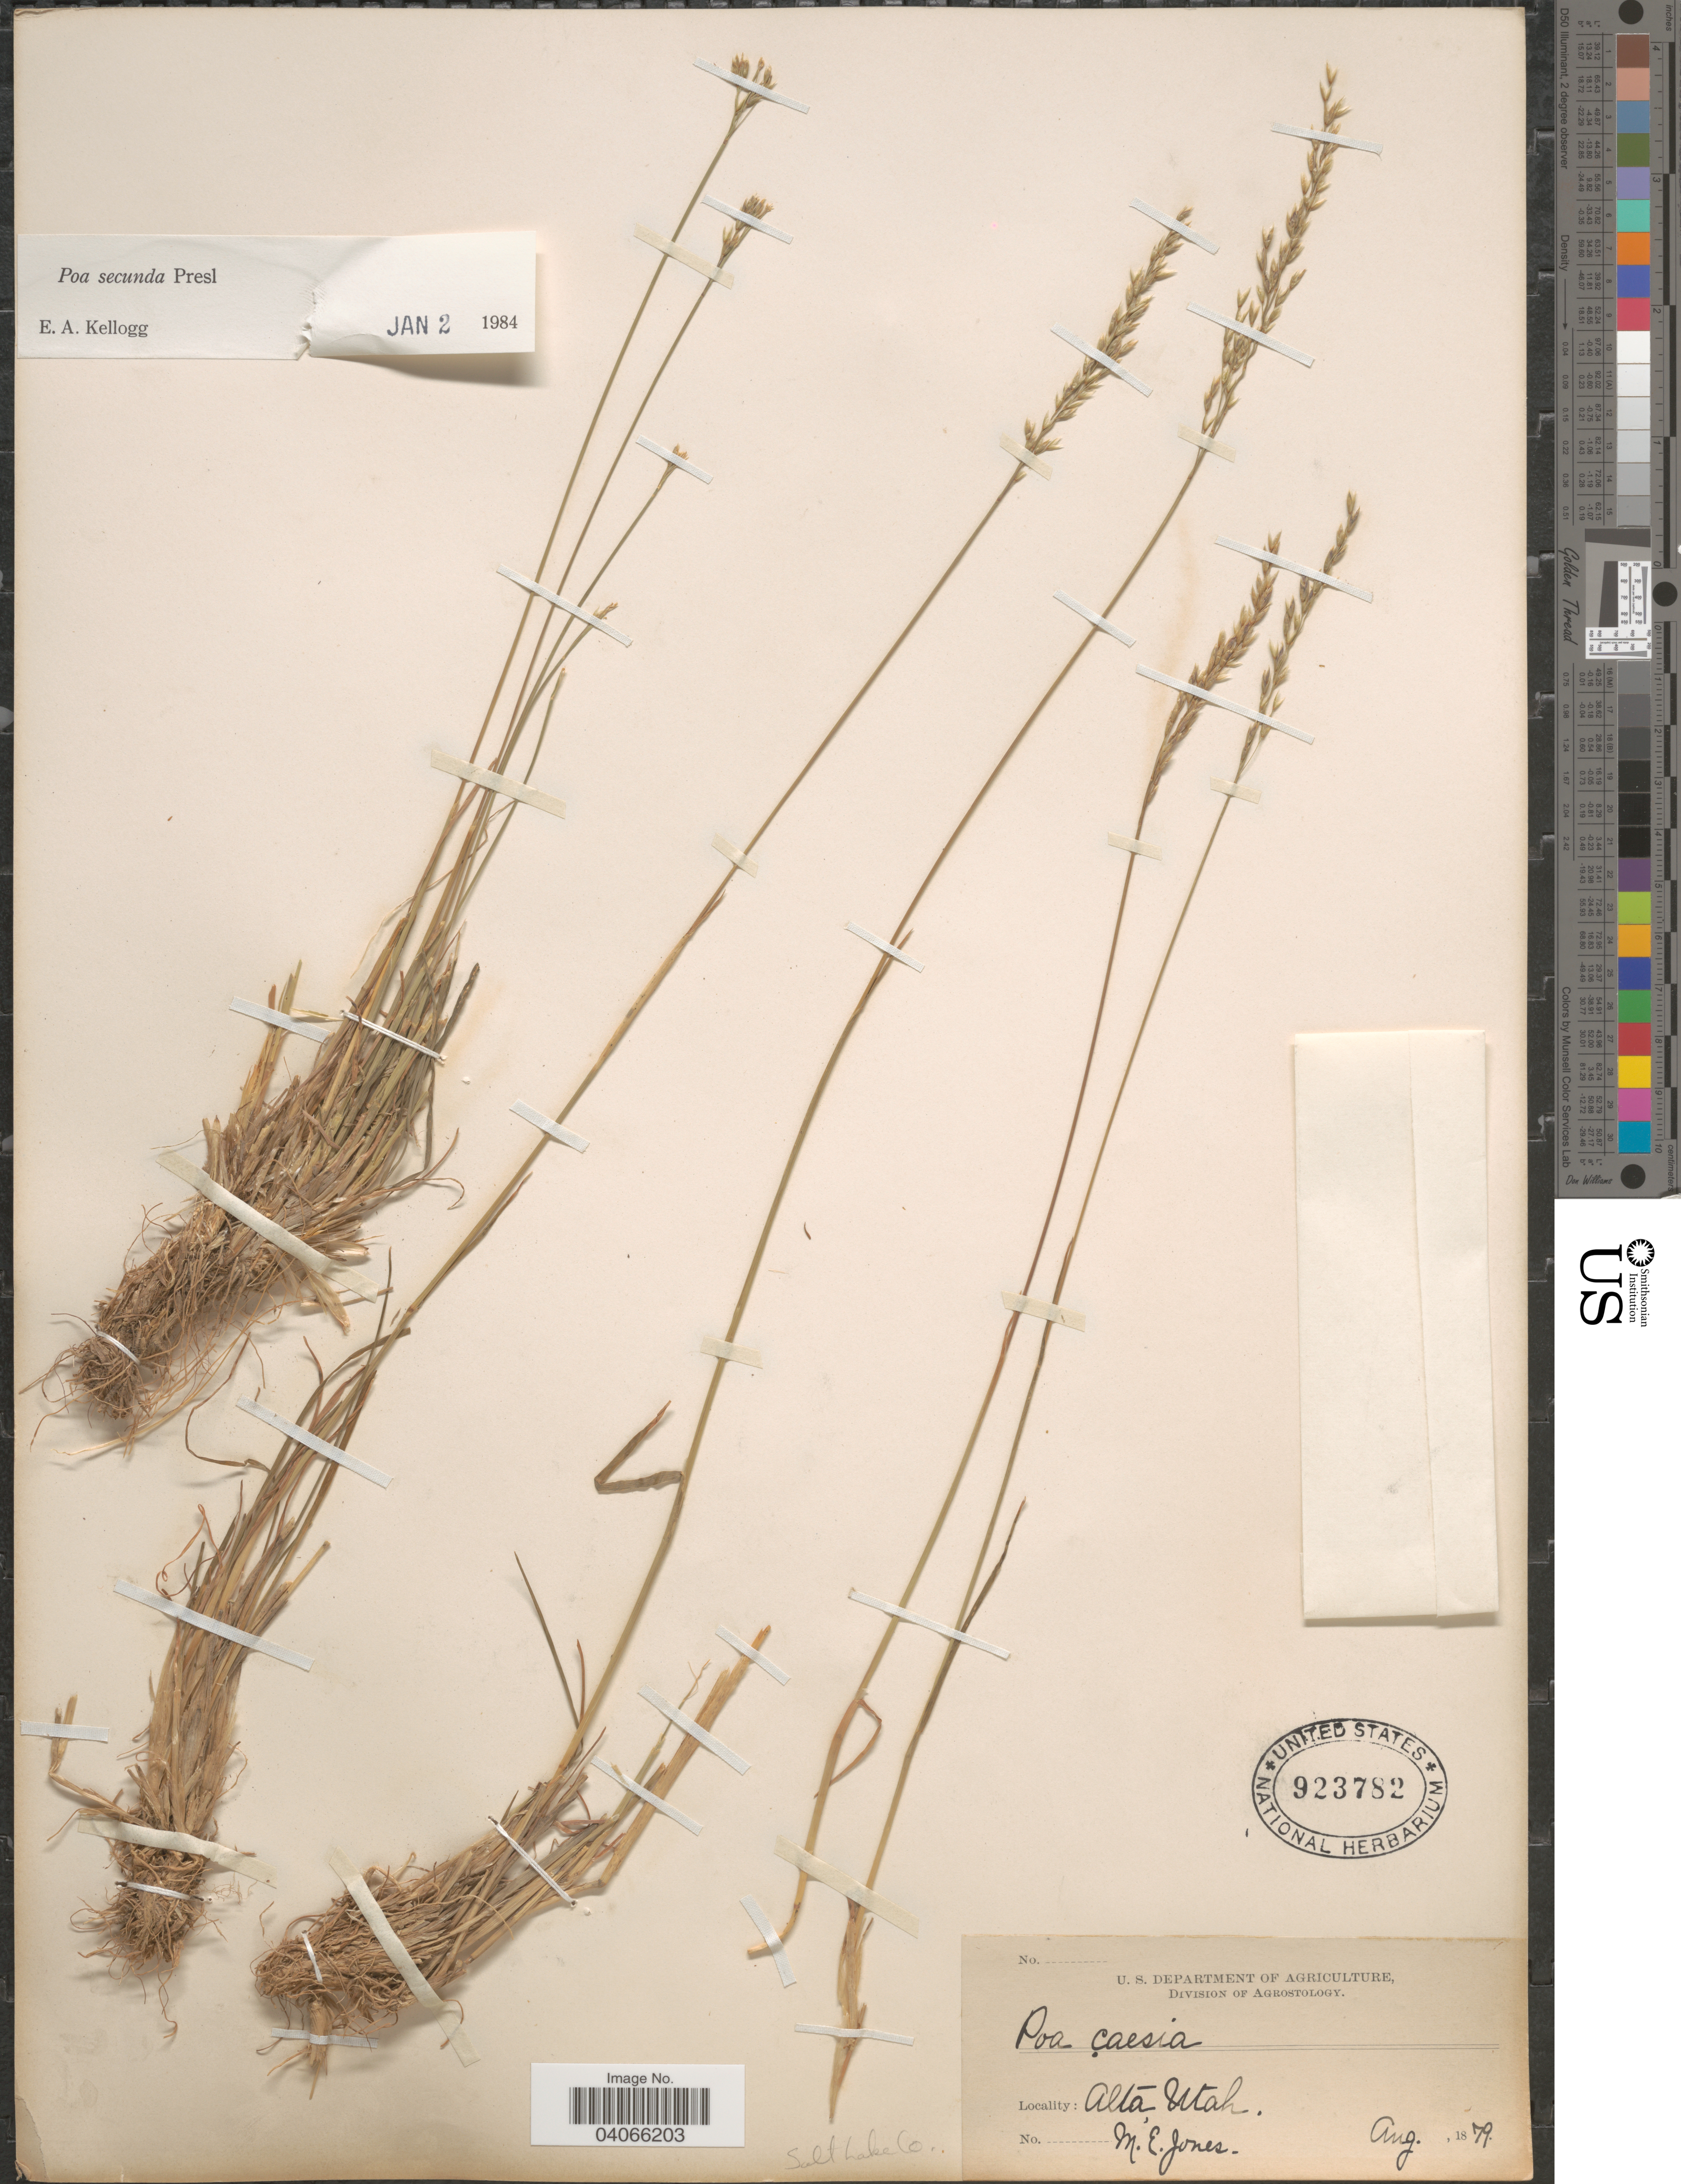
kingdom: Plantae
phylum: Tracheophyta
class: Liliopsida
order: Poales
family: Poaceae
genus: Poa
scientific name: Poa secunda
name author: J. Presl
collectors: M. E. Jones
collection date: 1879-08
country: United States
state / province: Utah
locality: Alta Utah. Salt Lake Co.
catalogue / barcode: US 923782